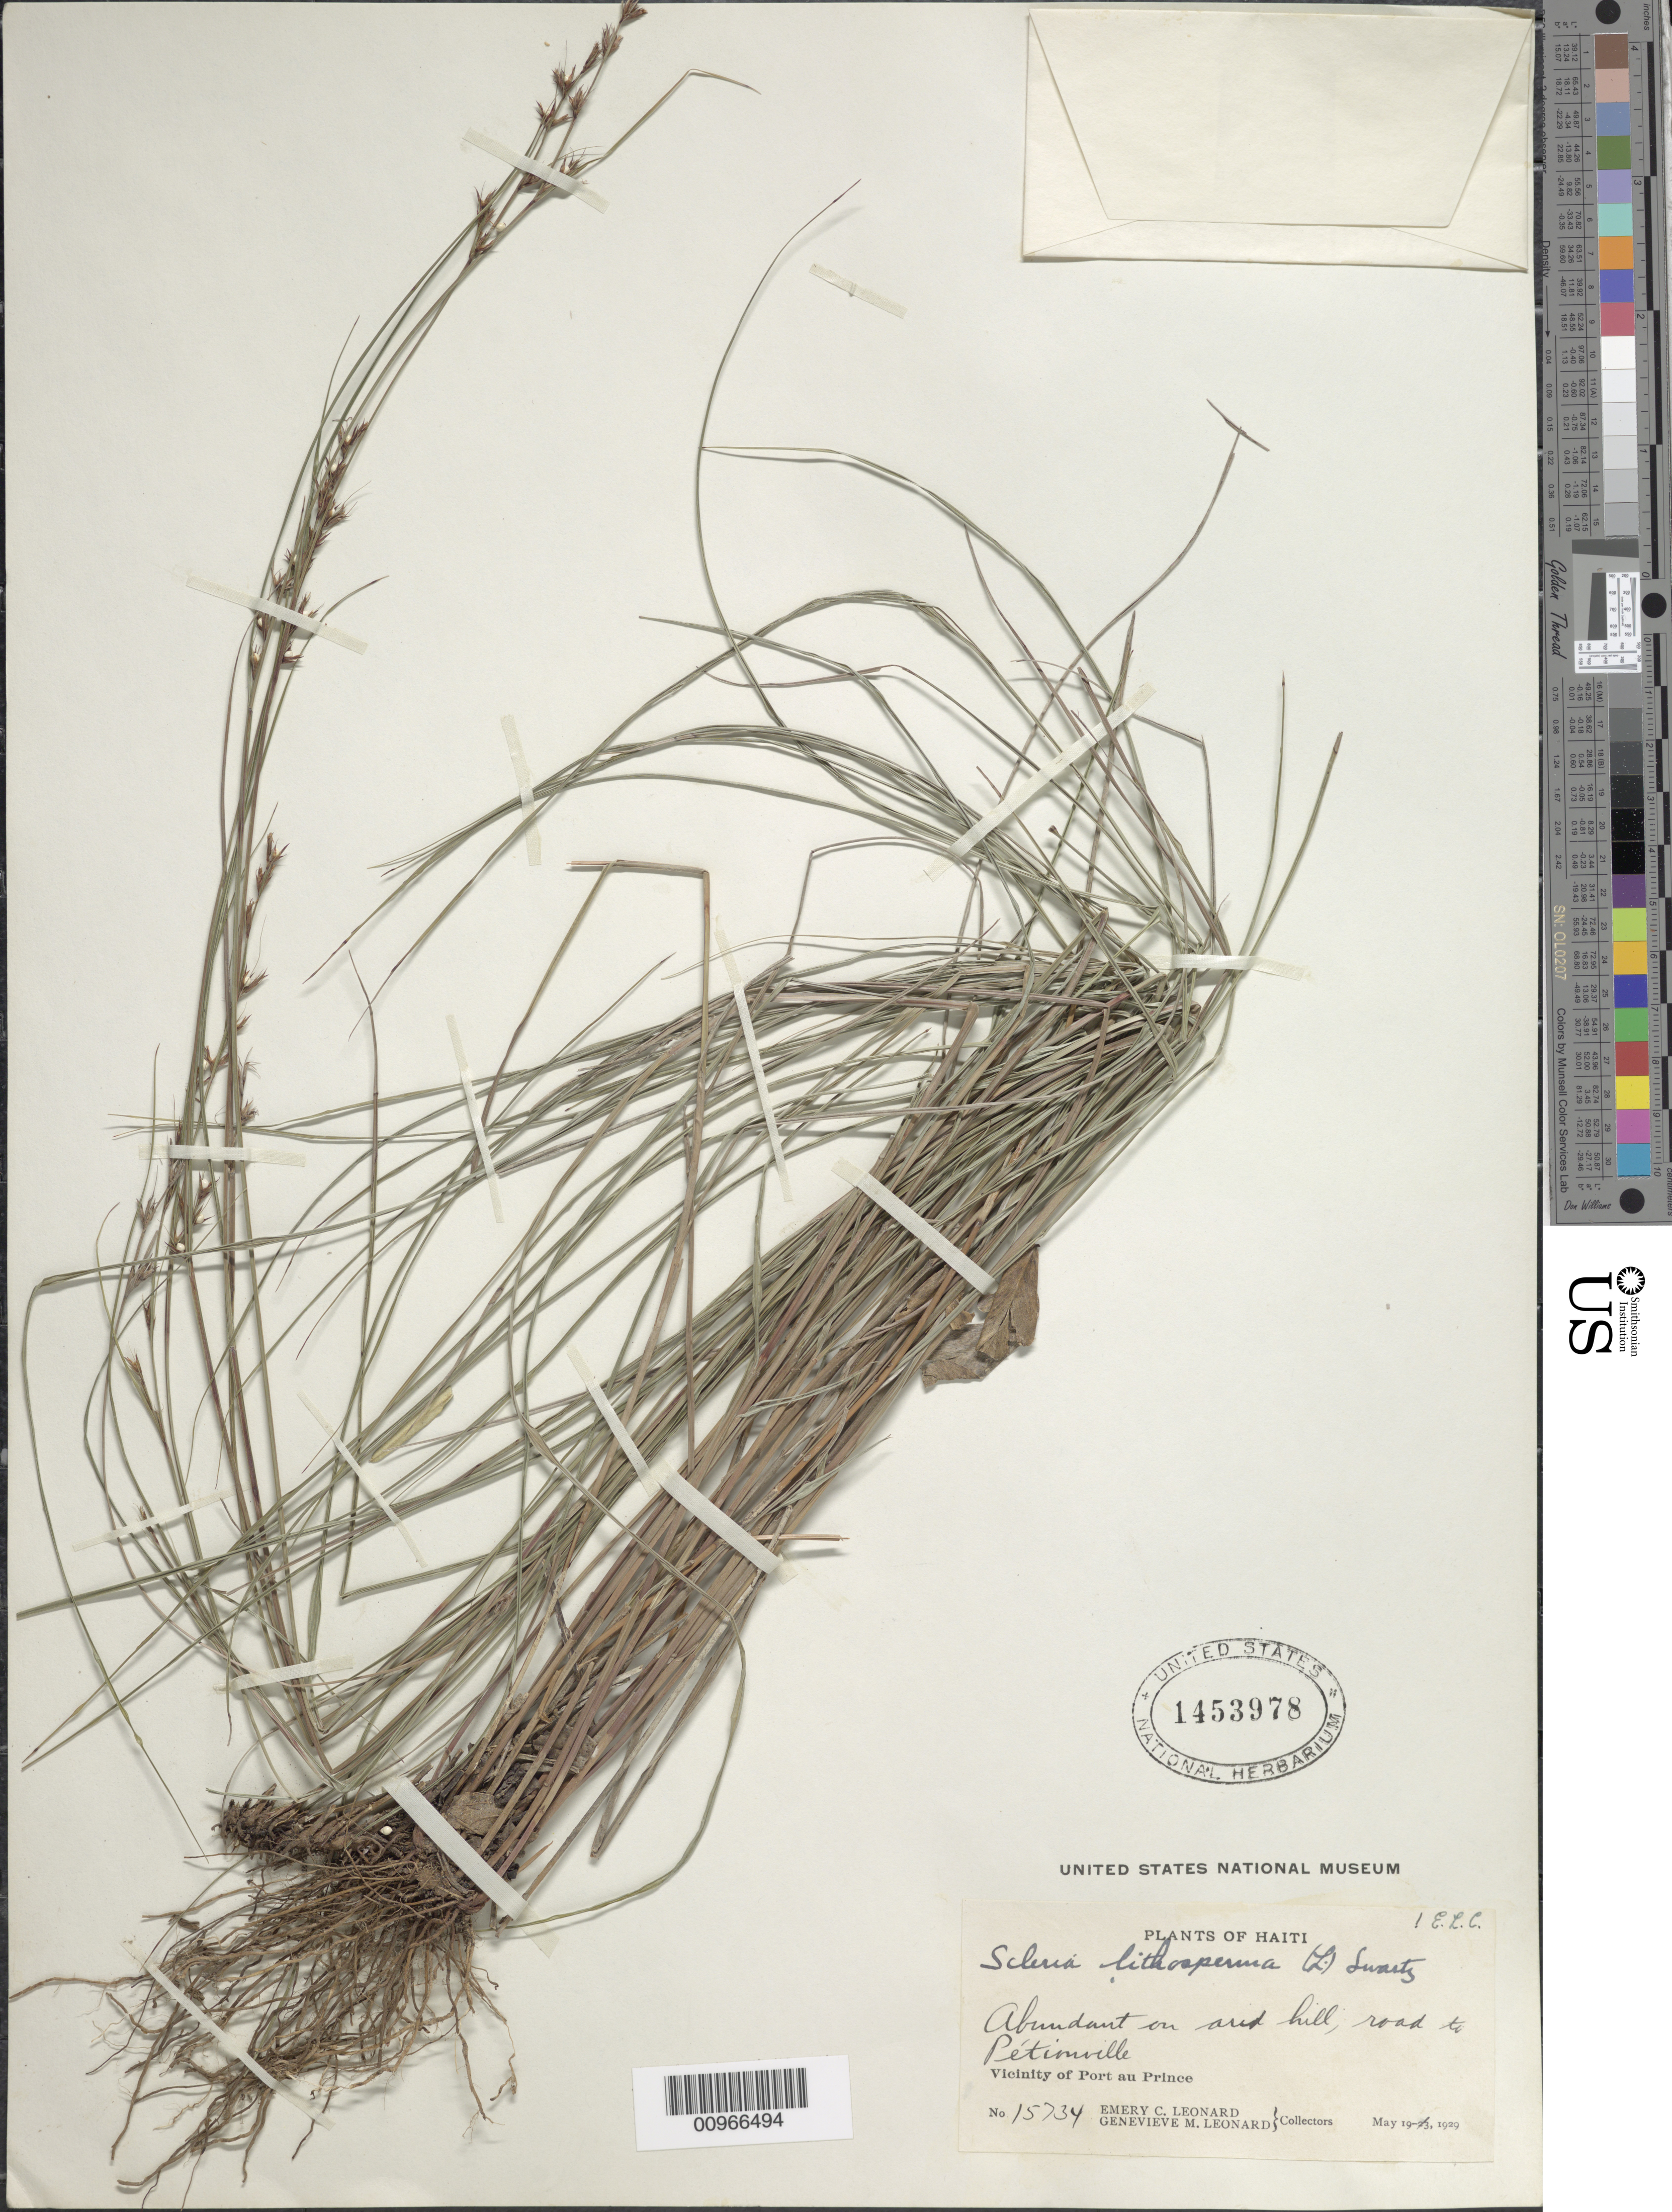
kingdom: Plantae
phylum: Tracheophyta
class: Liliopsida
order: Poales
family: Cyperaceae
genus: Scleria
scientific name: Scleria lithosperma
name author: (L.) Sw.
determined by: Core, E. L.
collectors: E. C. Leonard & G. M. Leonard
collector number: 15734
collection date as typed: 19 May 1929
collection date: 1929-05-19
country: Haiti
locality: Vicinity of Port au Prince, road to Pétionville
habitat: On arid hill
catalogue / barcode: US 1453978